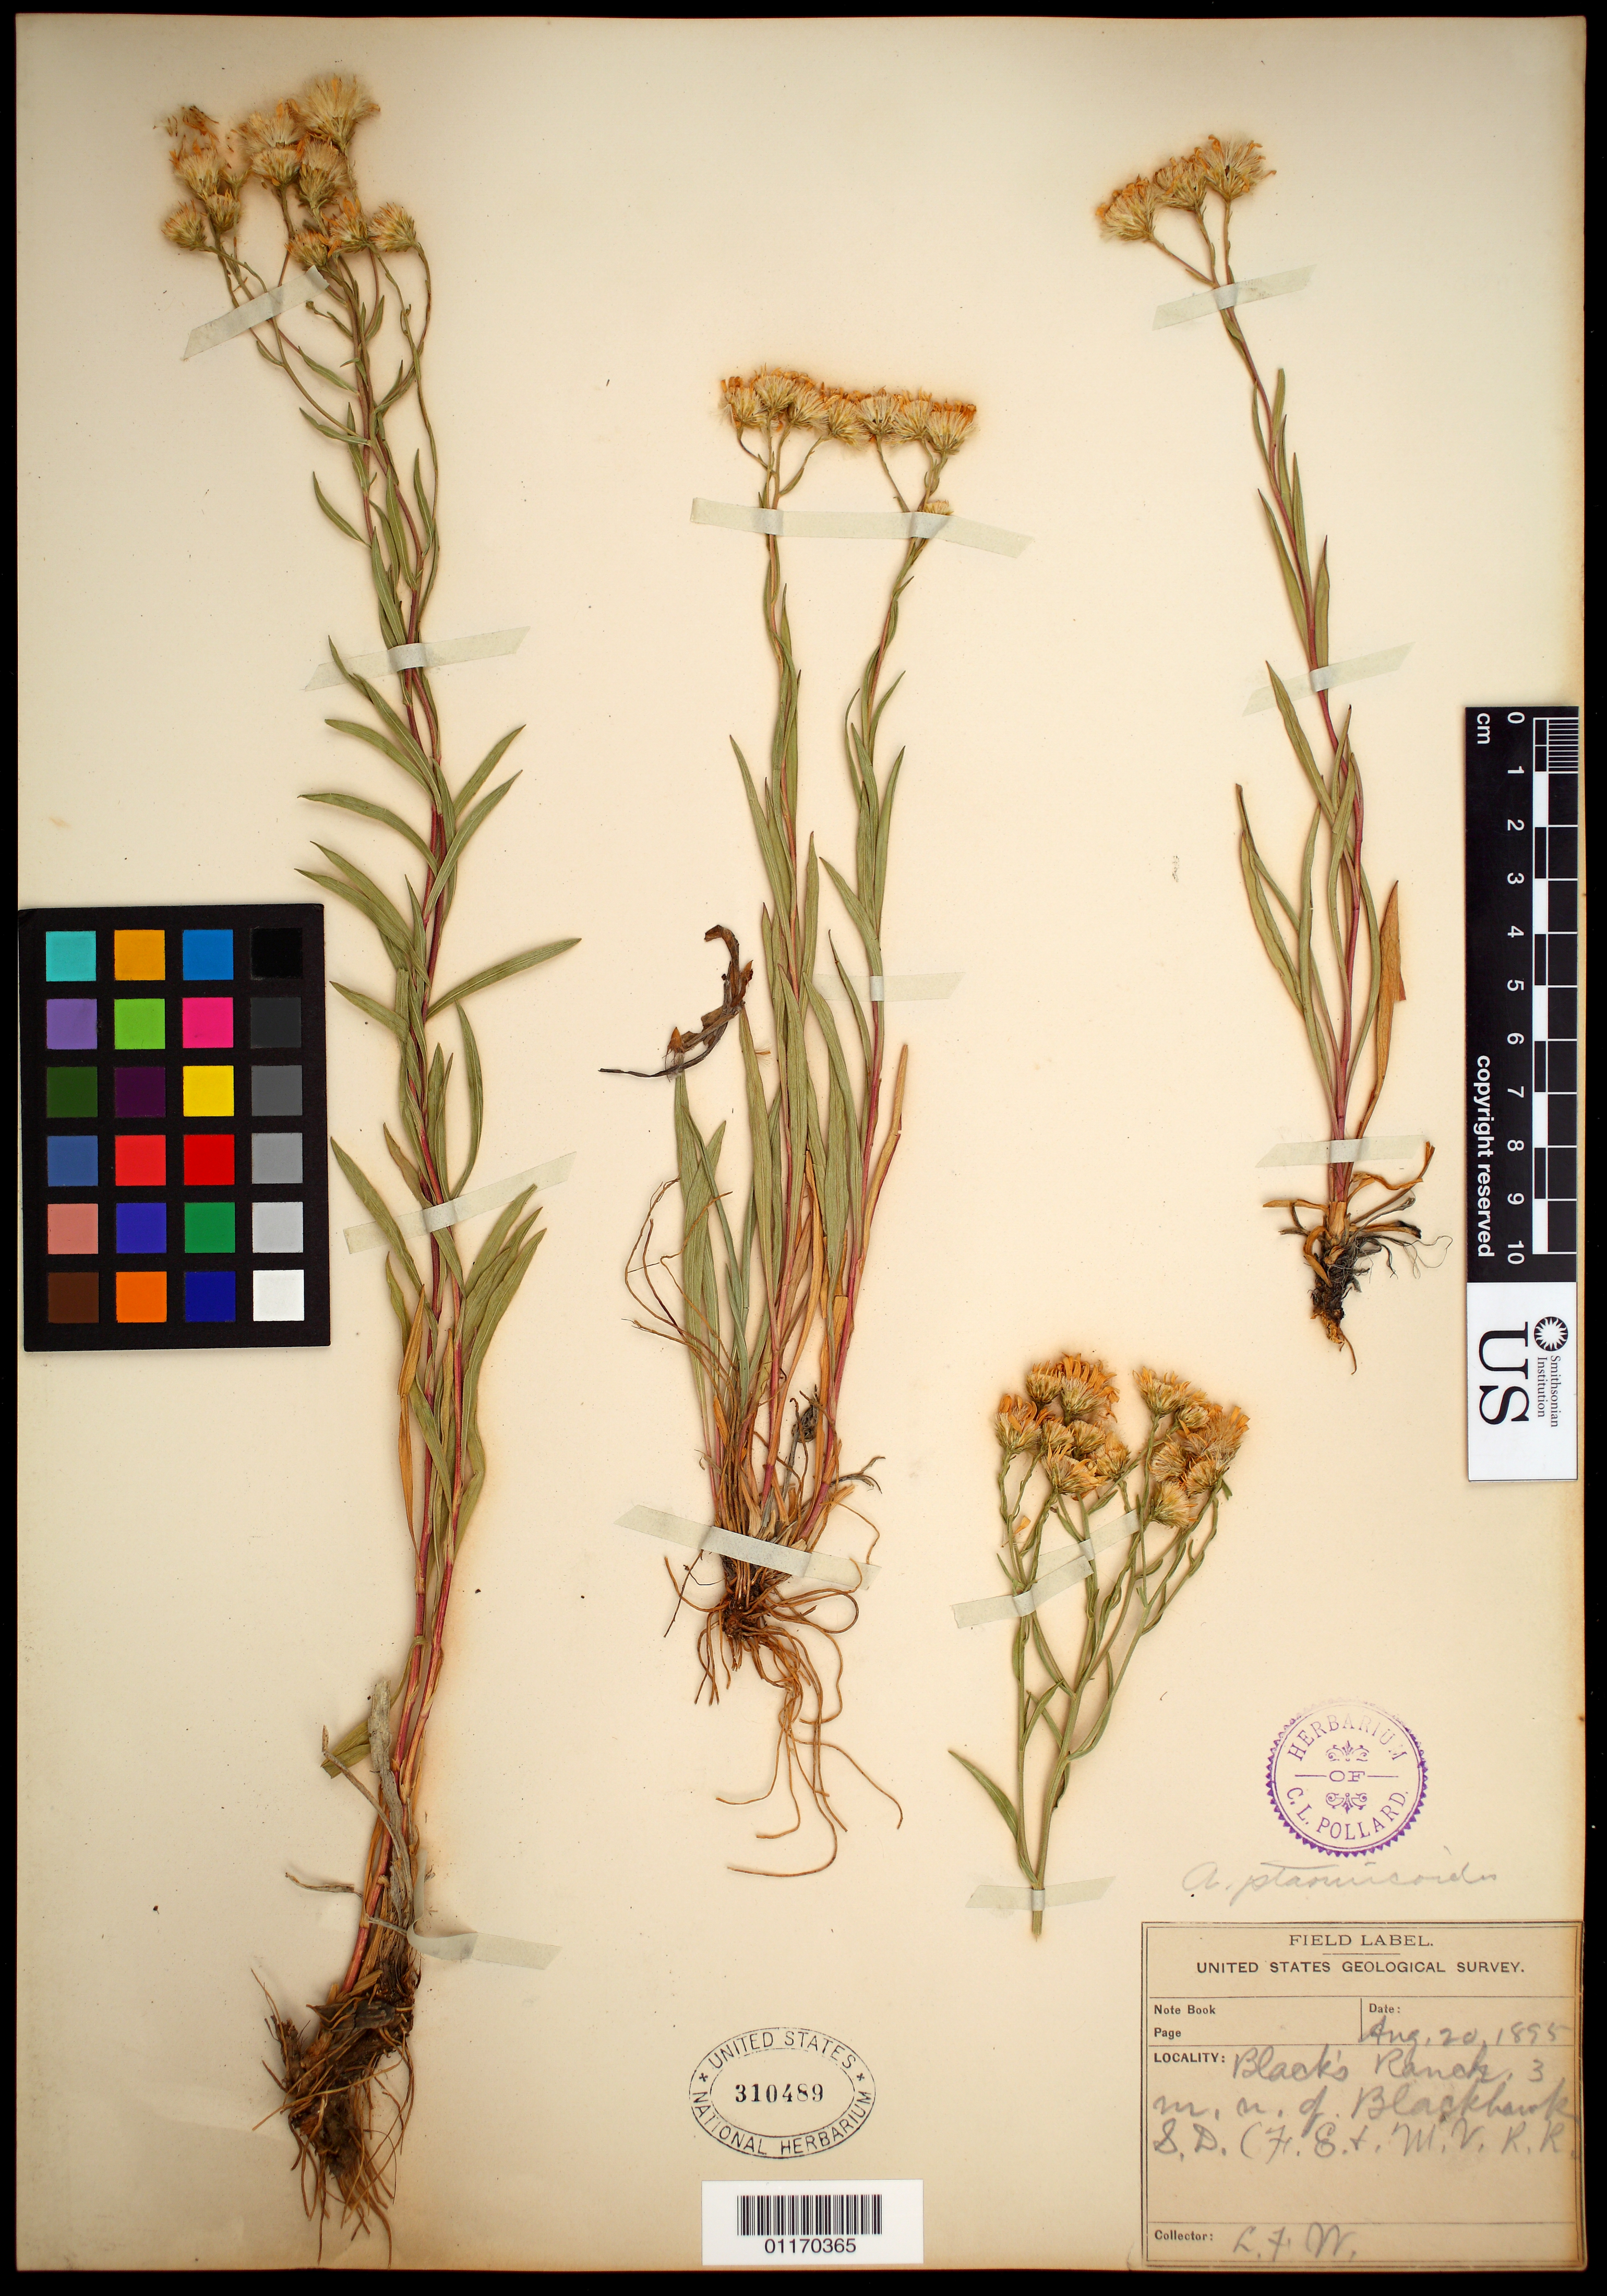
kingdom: Plantae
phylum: Tracheophyta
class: Magnoliopsida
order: Asterales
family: Asteraceae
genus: Oligoneuron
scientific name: Oligoneuron album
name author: (Nutt.) G.L. Nesom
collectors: L. F. Ward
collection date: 1895-08-20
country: United States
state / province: South Dakota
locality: Black's Ranch, 3 m. N. of Blackhawk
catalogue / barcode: US 310489